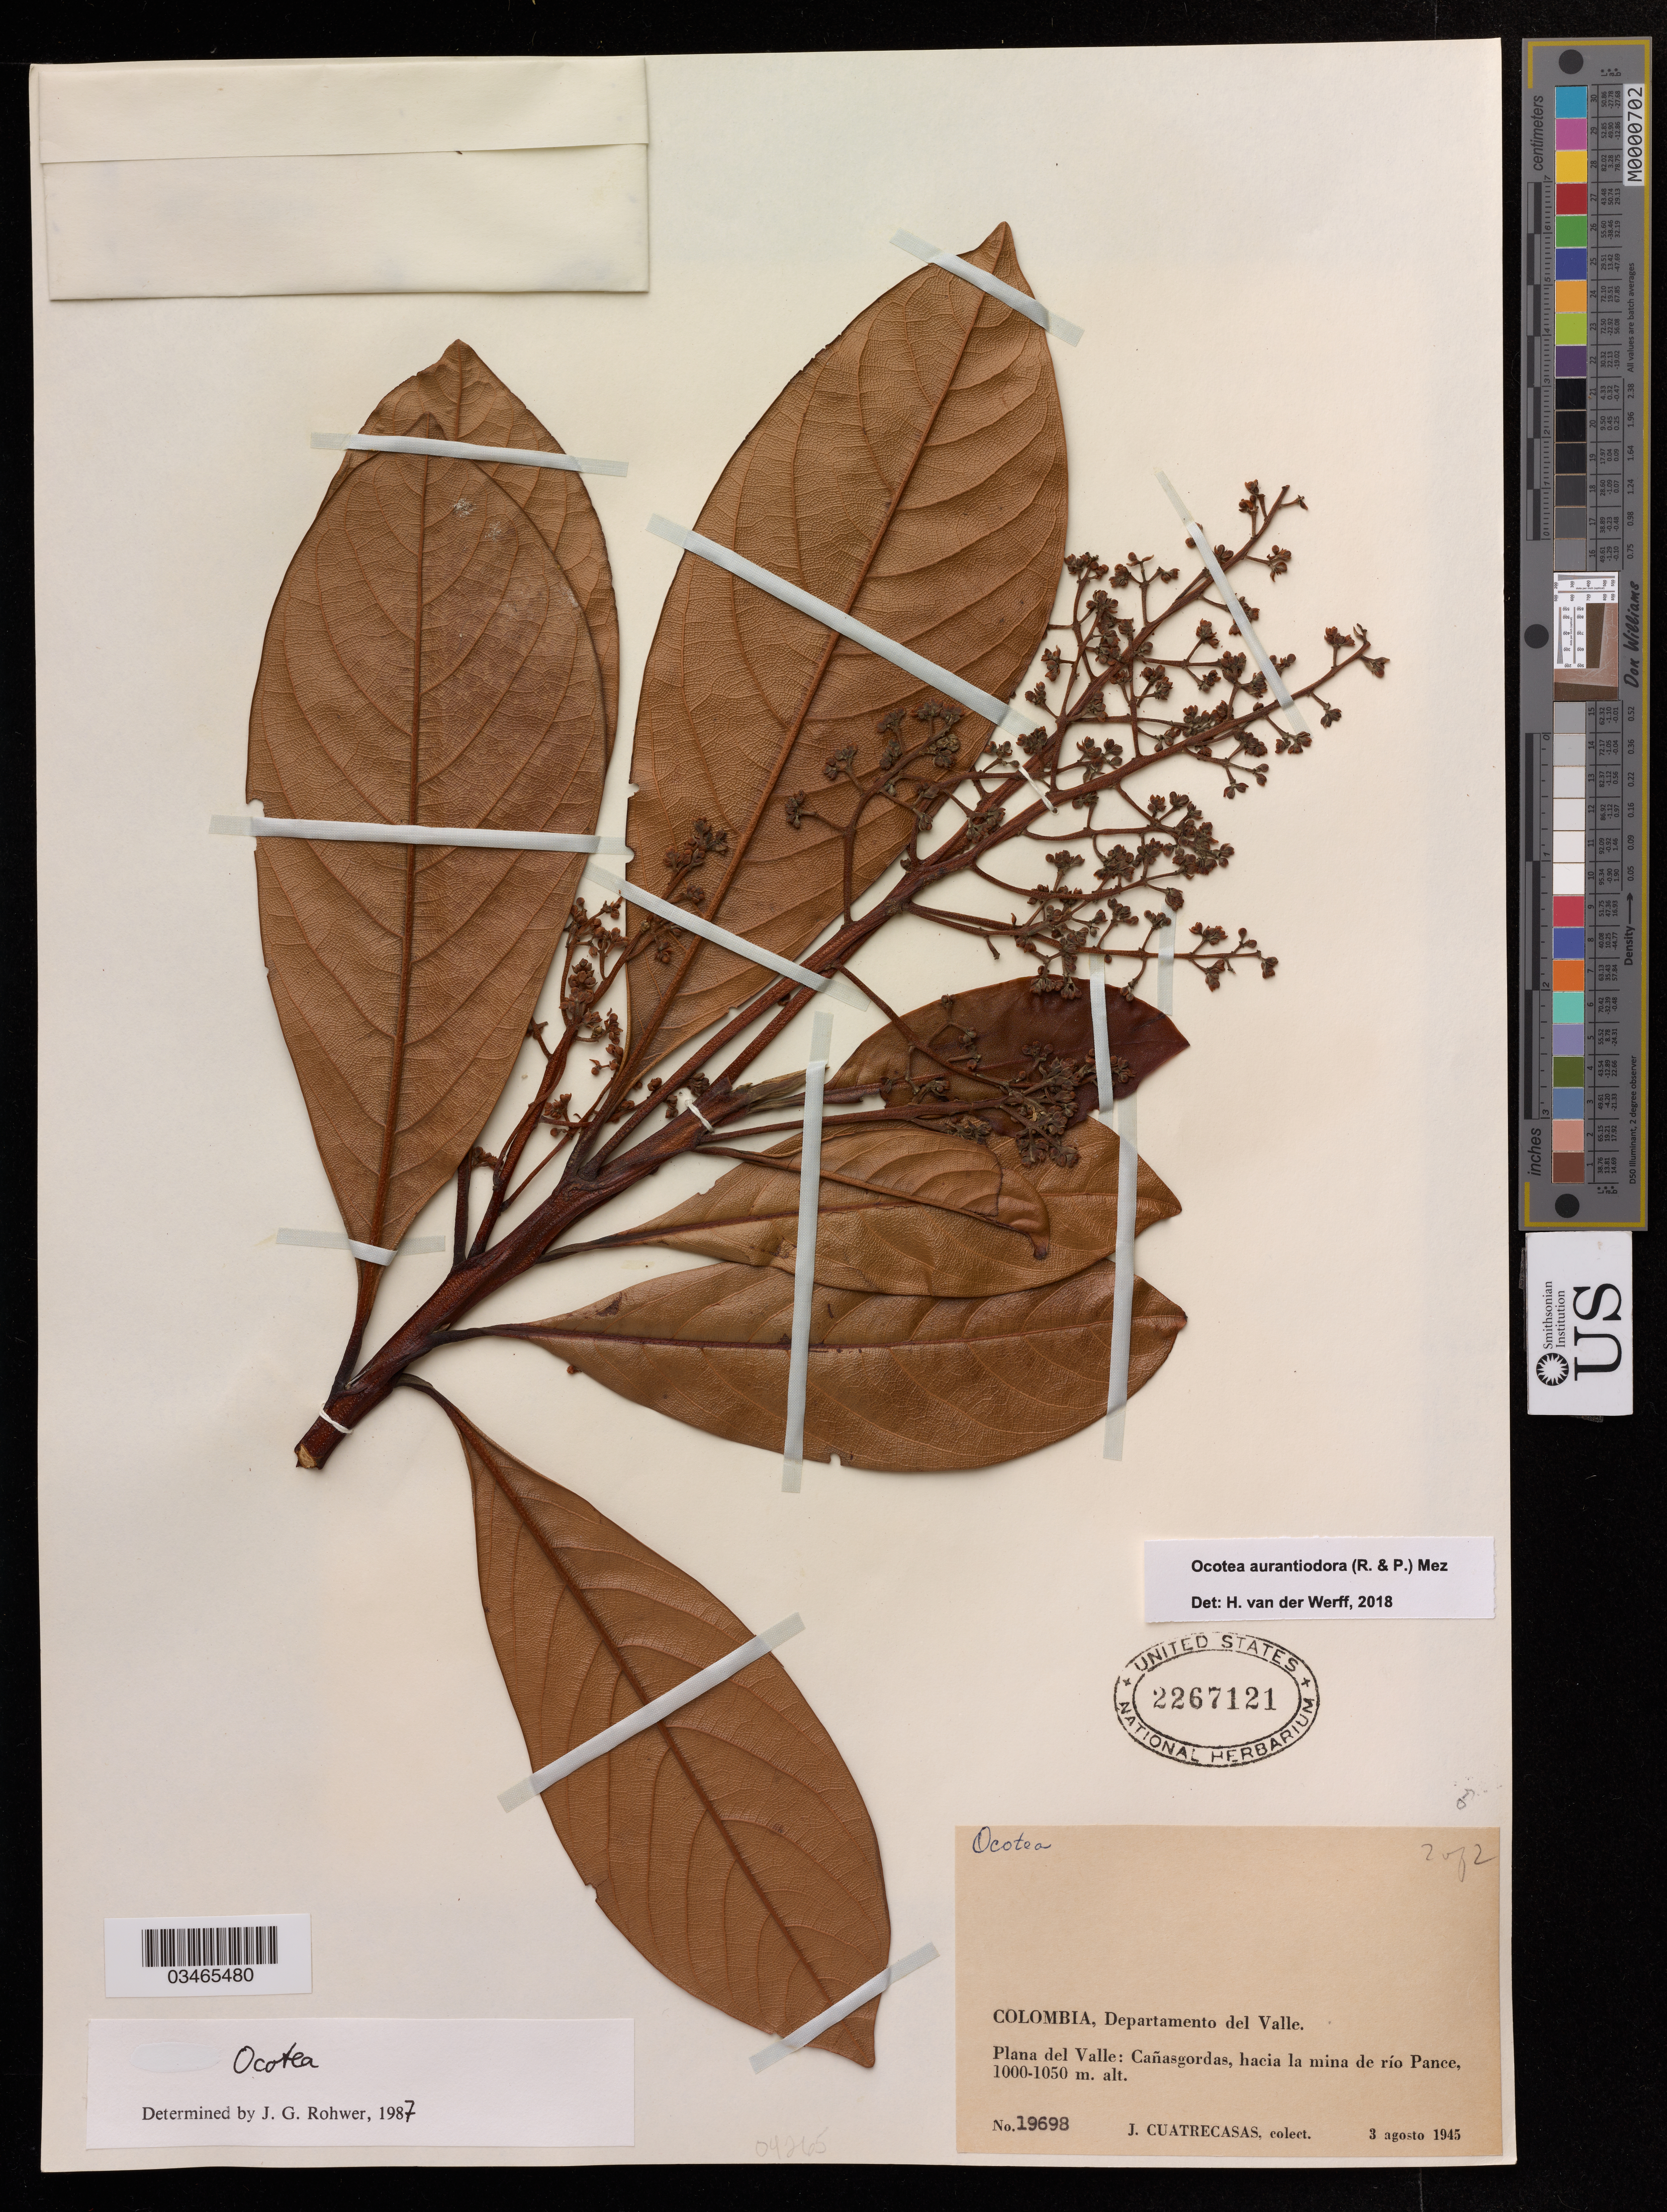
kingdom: Plantae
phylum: Tracheophyta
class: Magnoliopsida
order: Laurales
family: Lauraceae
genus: Ocotea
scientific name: Ocotea aurantiodora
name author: (Ruiz & Pav.) Mez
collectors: J. Cuatrecasas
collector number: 19698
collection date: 1945-08-03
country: Colombia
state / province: Valle del Cauca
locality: Departamento del Valle, Plana del Valle: Canasgordas, hacia la mina de rio Pance.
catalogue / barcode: US 2267121